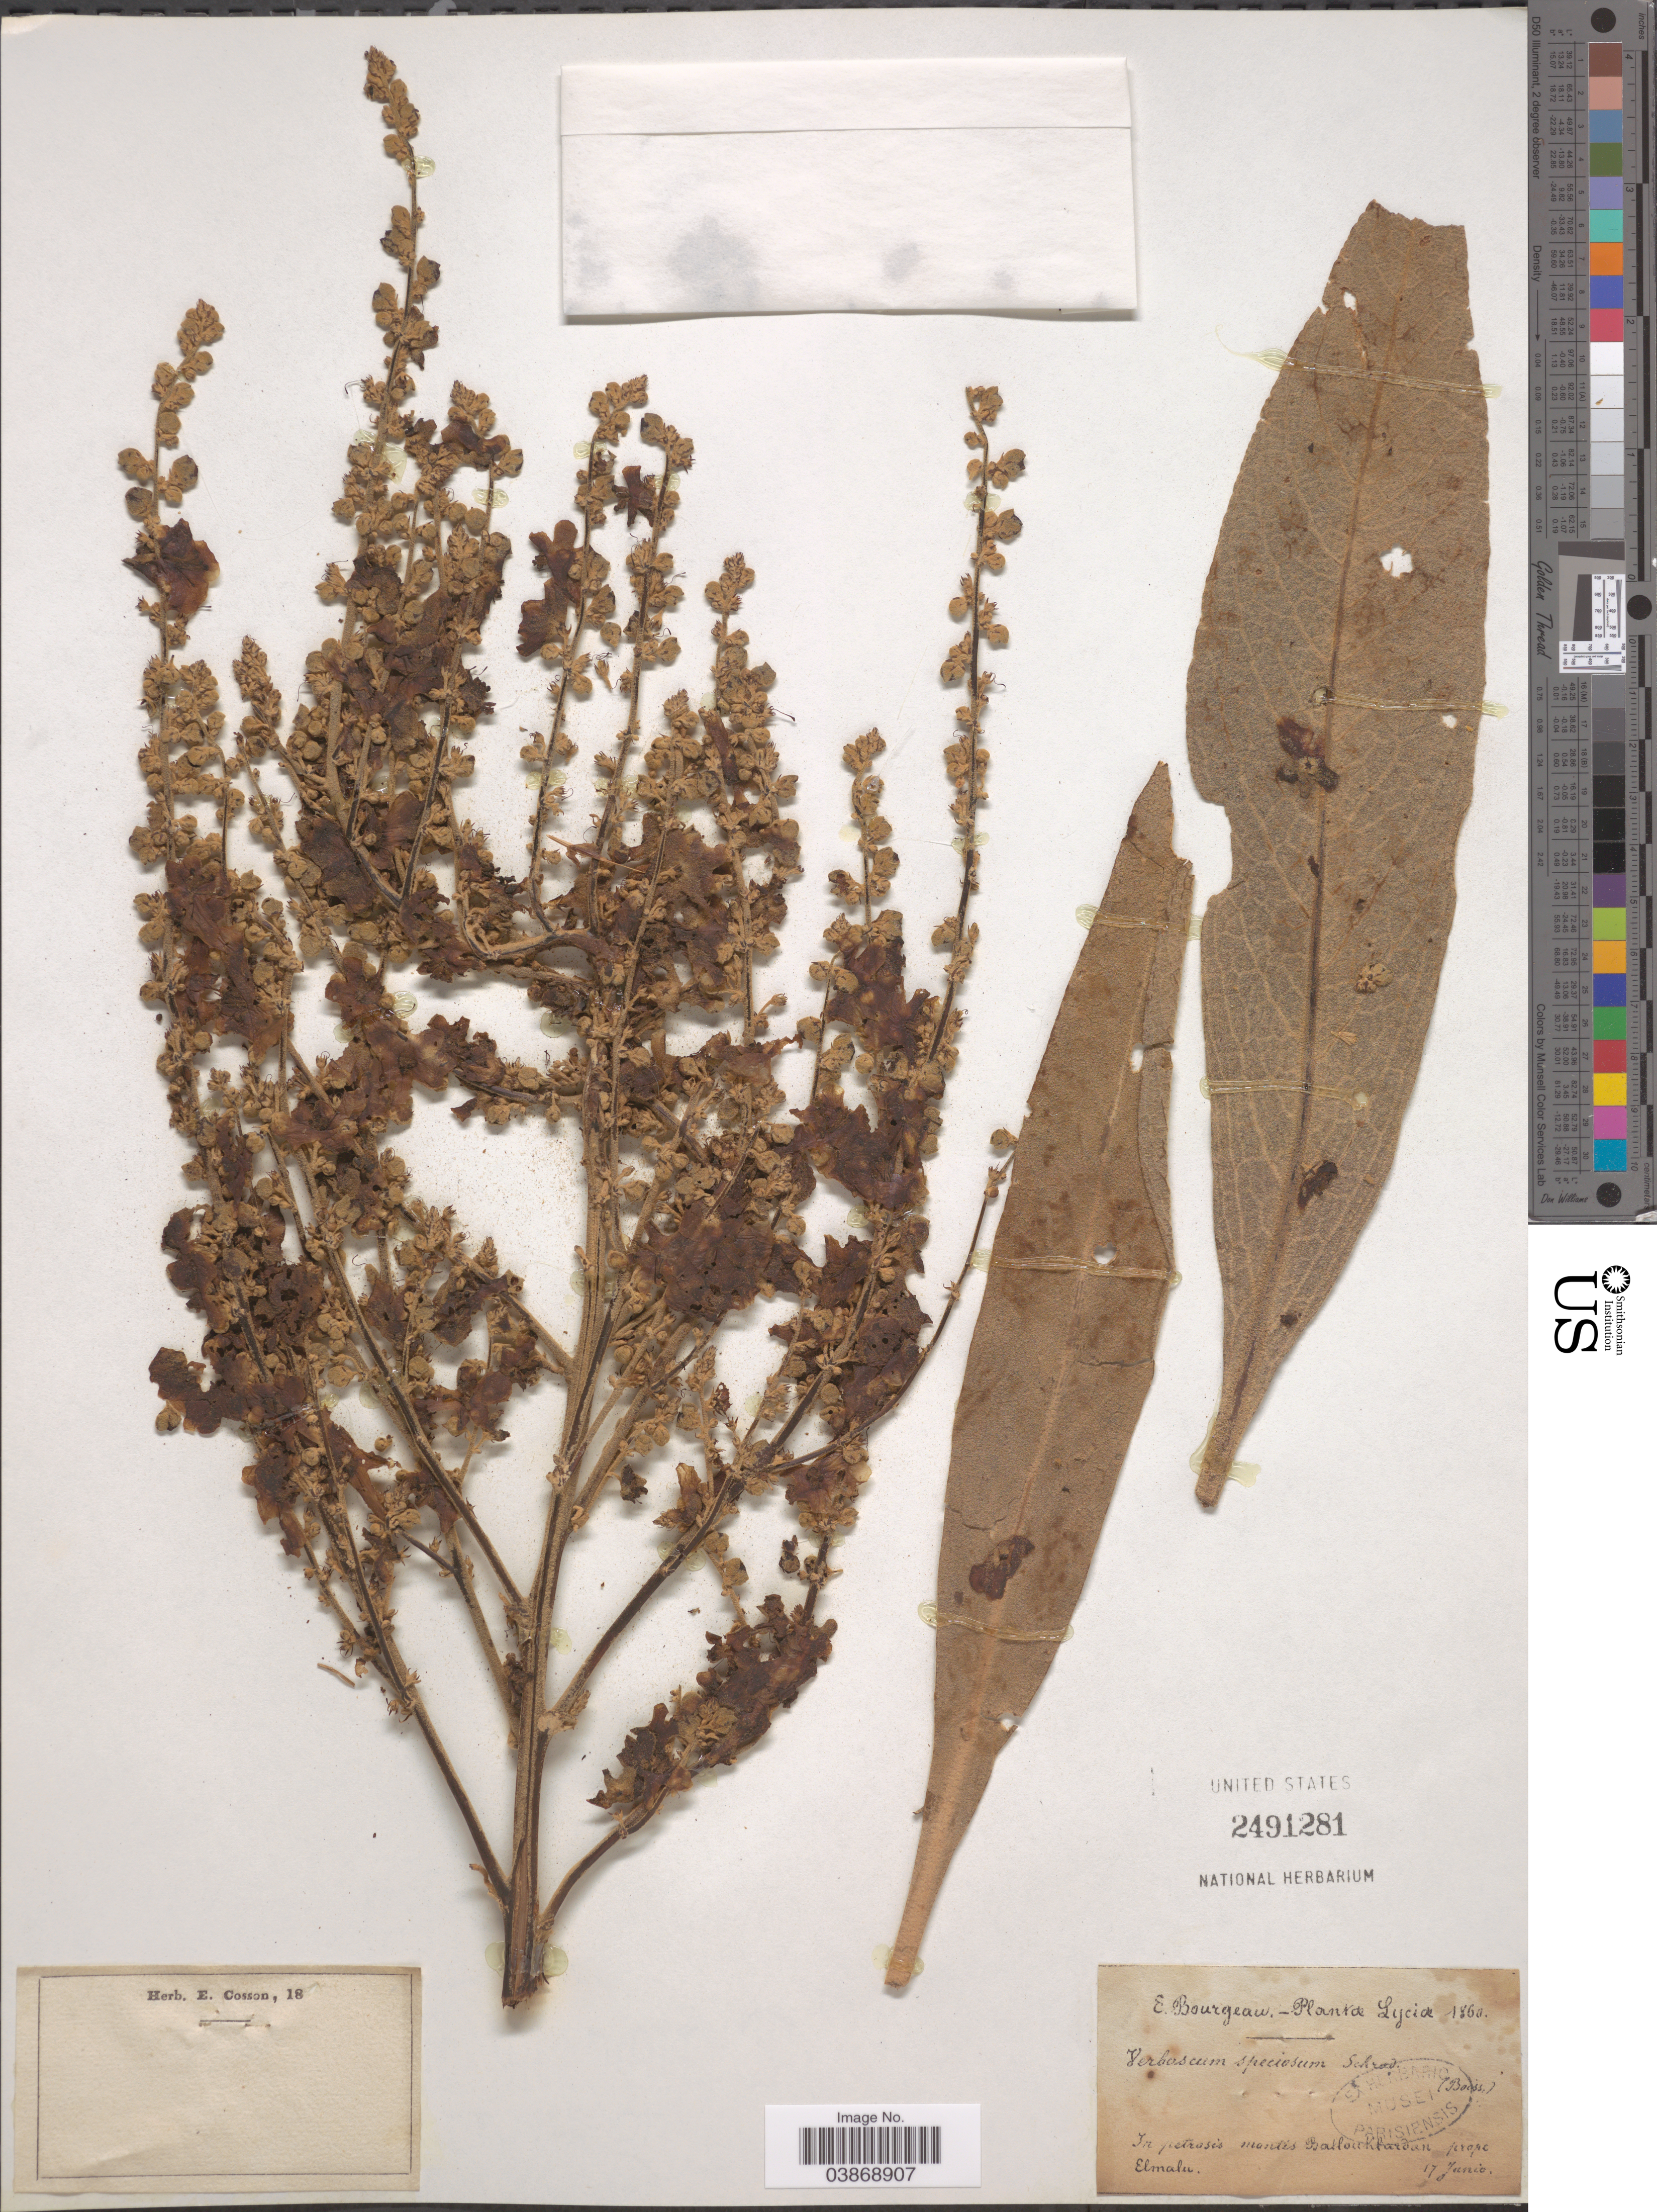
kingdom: Plantae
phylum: Tracheophyta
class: Magnoliopsida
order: Lamiales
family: Scrophulariaceae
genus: Verbascum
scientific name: Verbascum speciosum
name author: Schrad.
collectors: E. Bourgeau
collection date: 1860-06-17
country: Turkey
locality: Lyciæ. In petrosis montis Ballouklardan prope Elmalu.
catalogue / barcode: US 2491281